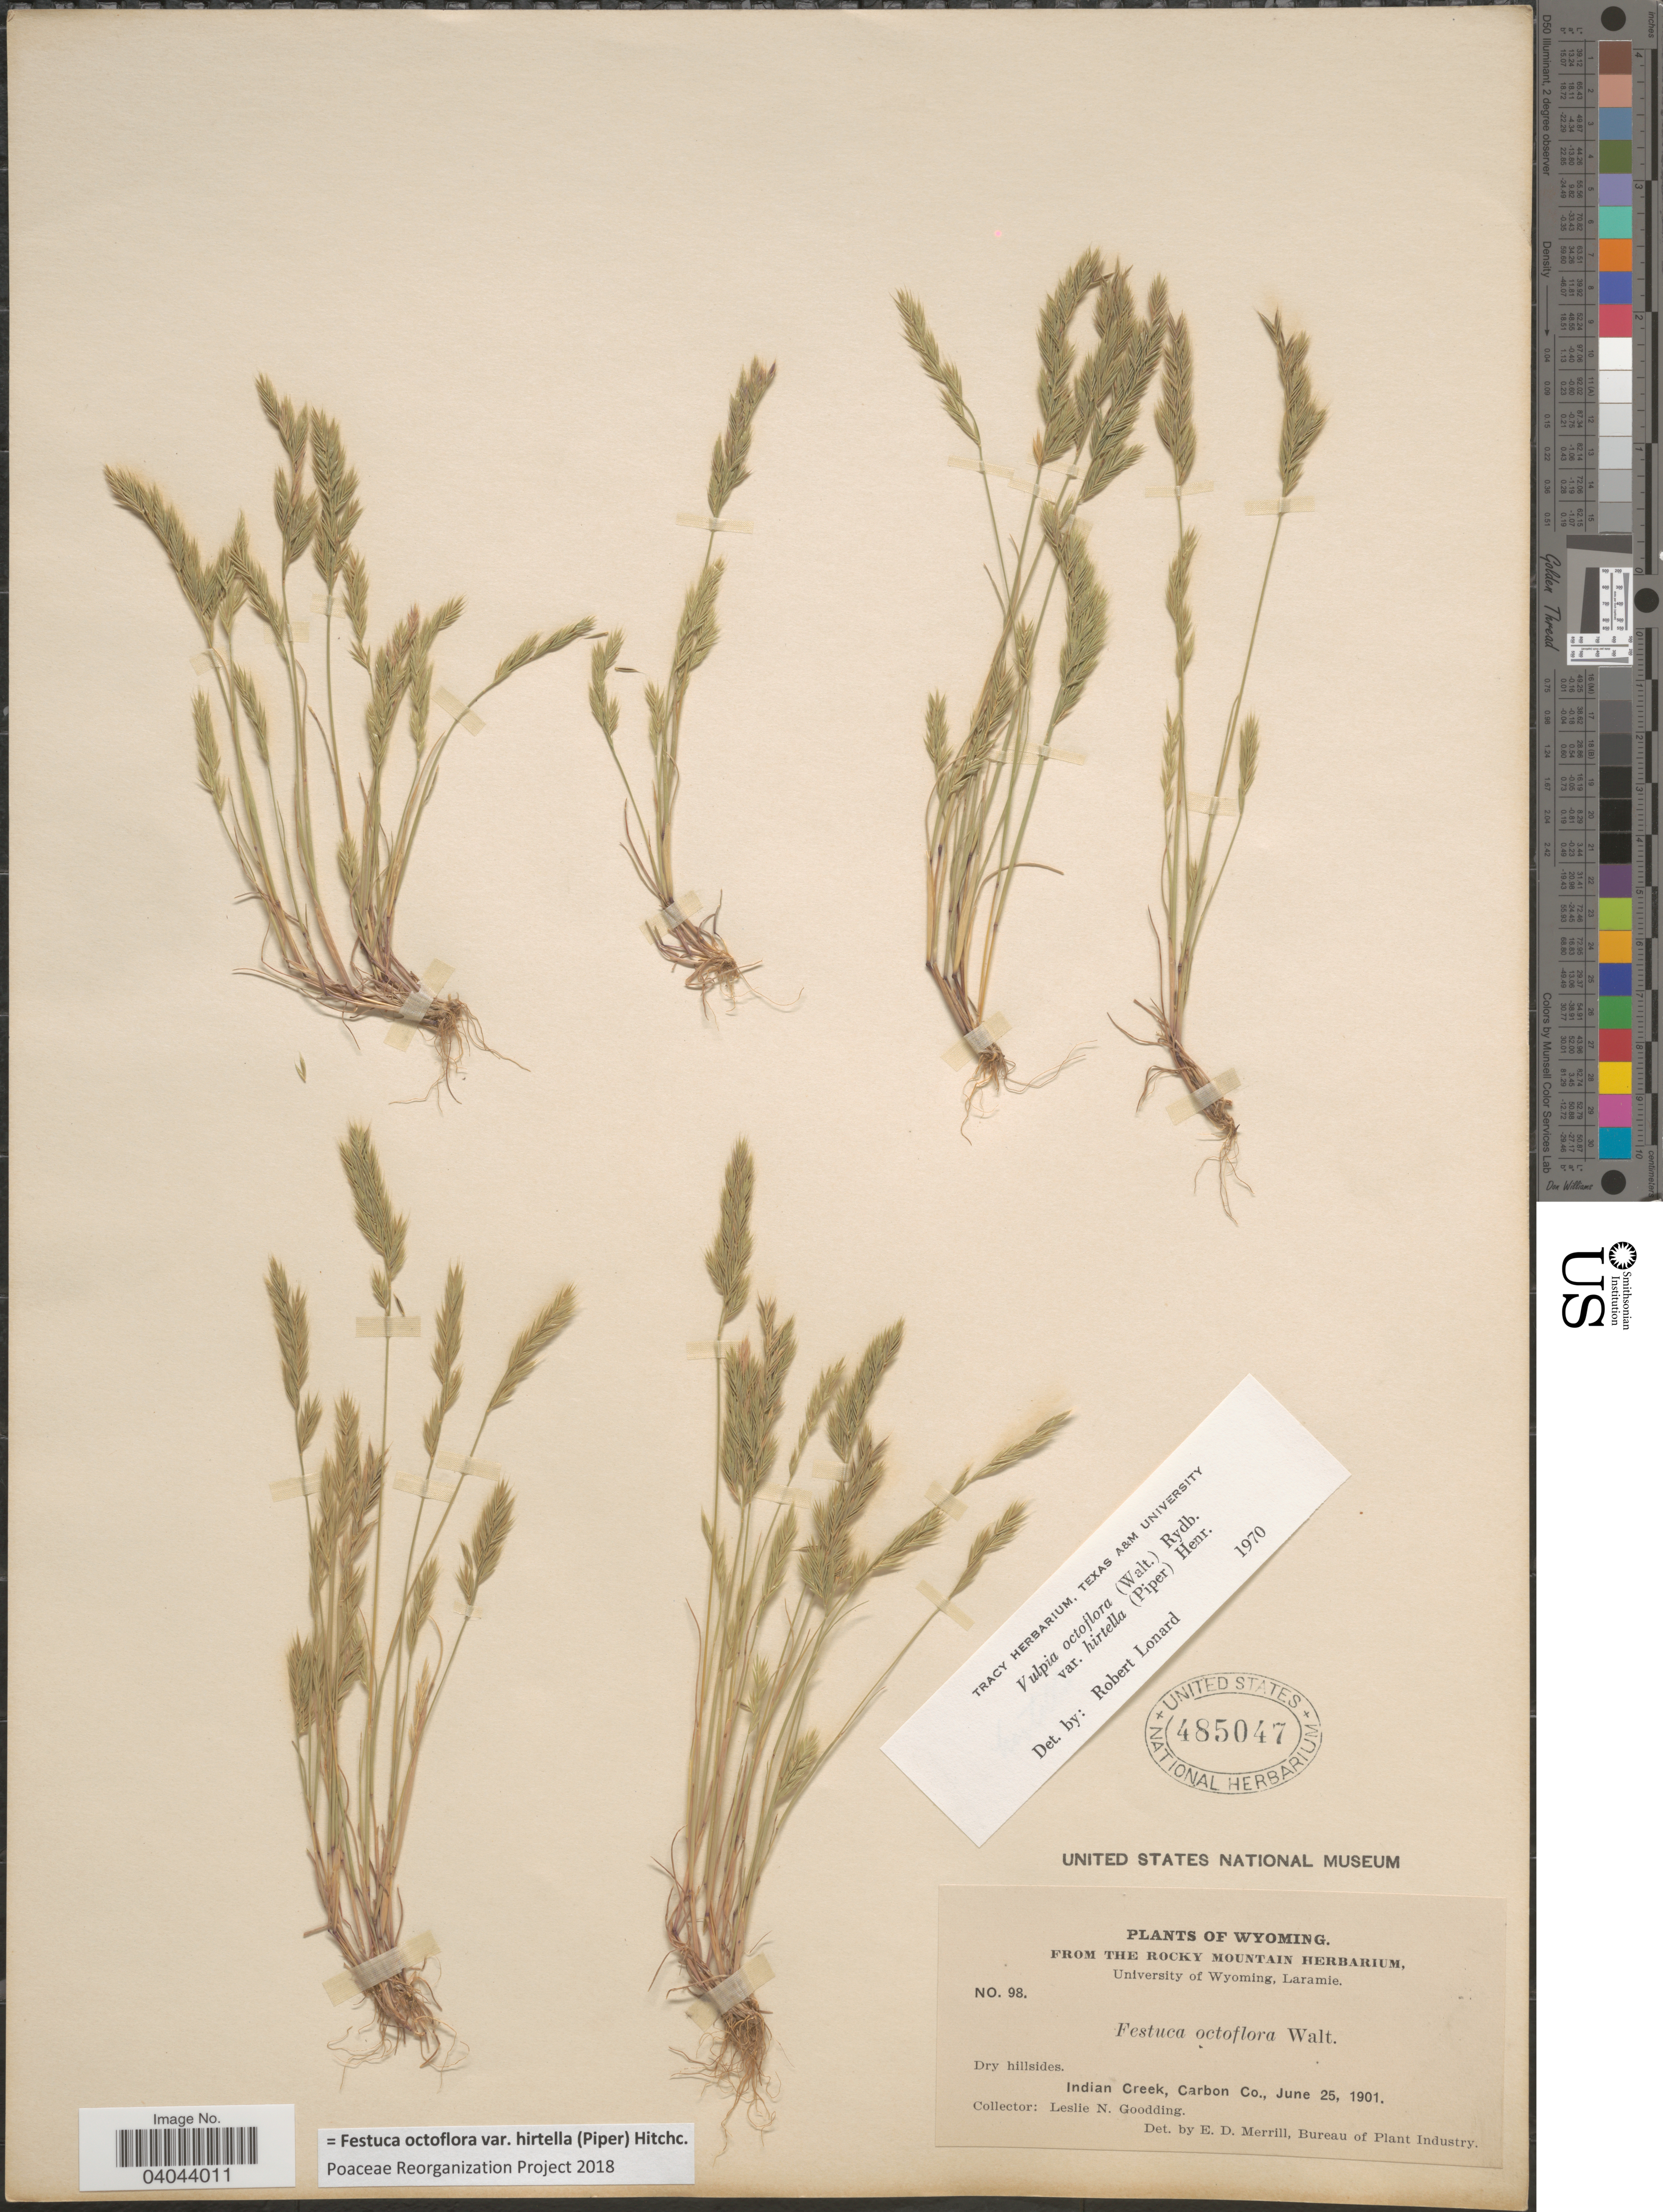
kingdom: Plantae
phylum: Tracheophyta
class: Liliopsida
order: Poales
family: Poaceae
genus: Festuca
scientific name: Festuca octoflora var. hirtella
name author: Piper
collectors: L. N. Goodding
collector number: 98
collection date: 1901-06-25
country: United States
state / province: Wyoming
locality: Indian Creek, Carbon Co.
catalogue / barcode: US 485047